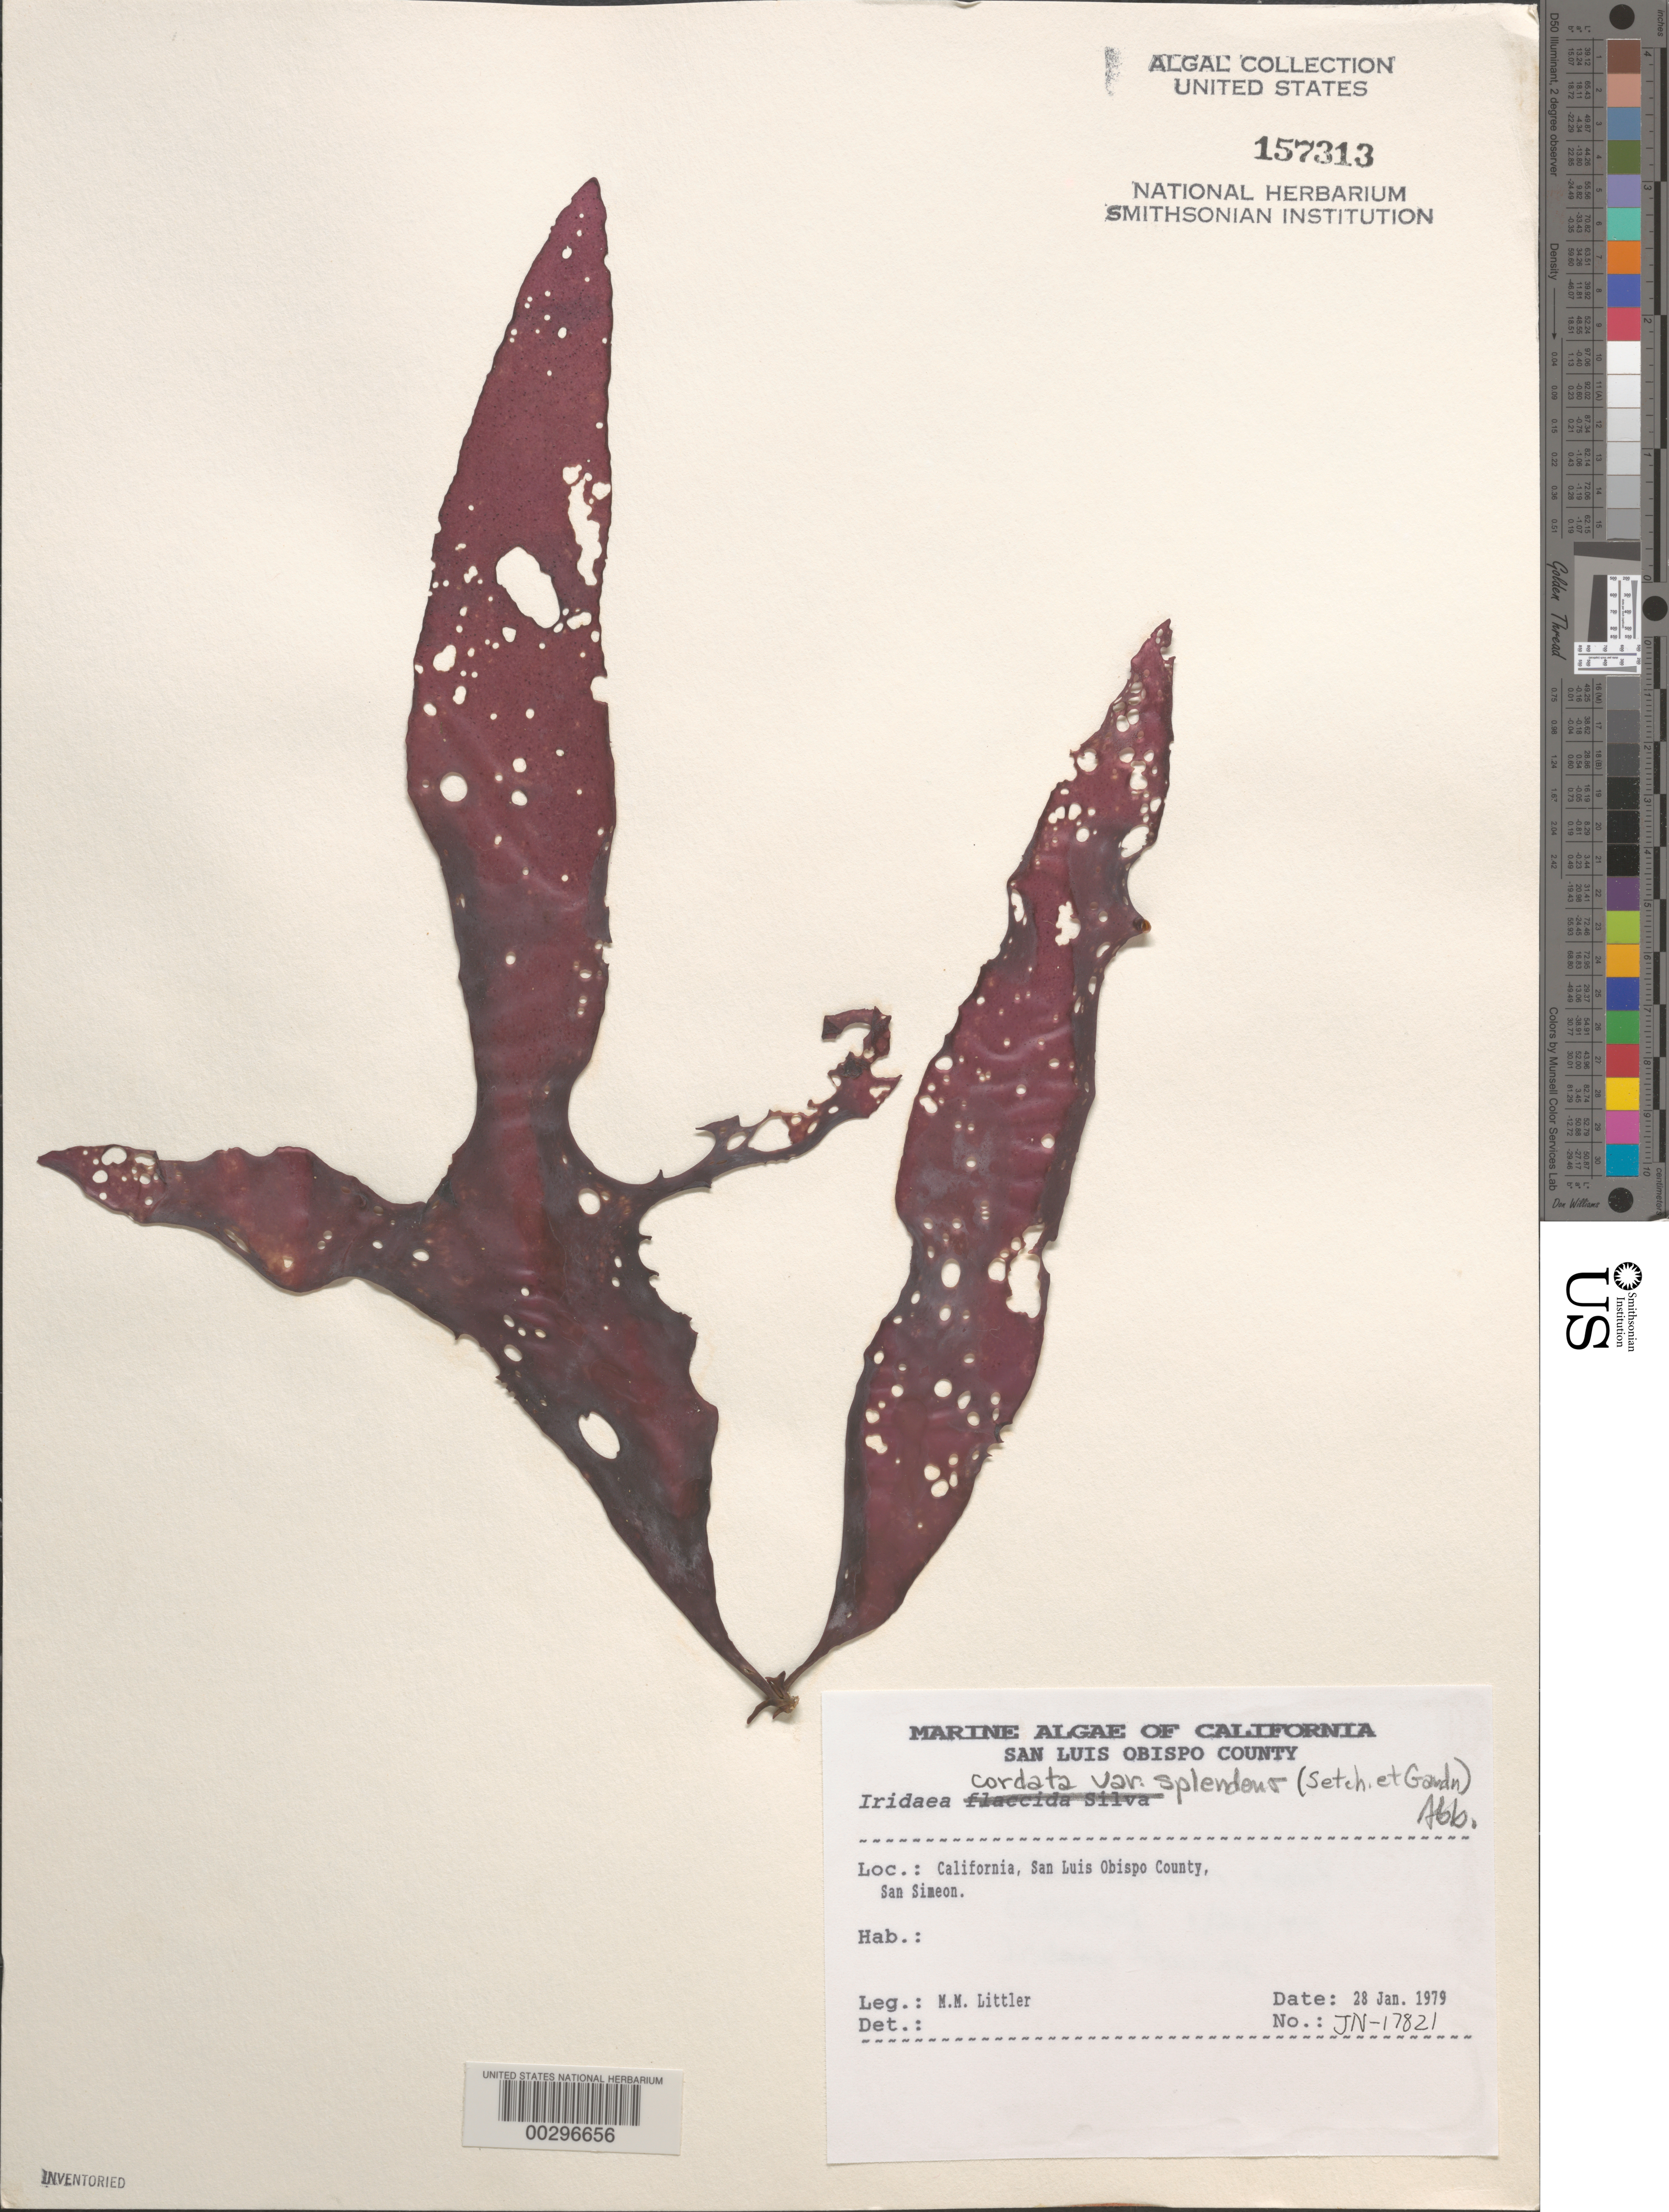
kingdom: Plantae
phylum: Rhodophyta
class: Florideophyceae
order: Gigartinales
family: Gigartinaceae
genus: Iridaea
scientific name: Iridaea cordata var. splendens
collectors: M. M. Littler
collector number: Jn-17821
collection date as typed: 28 Jan 1979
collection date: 1979-01-28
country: United States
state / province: California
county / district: San Luis Obispo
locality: San Simeon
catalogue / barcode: US 157313